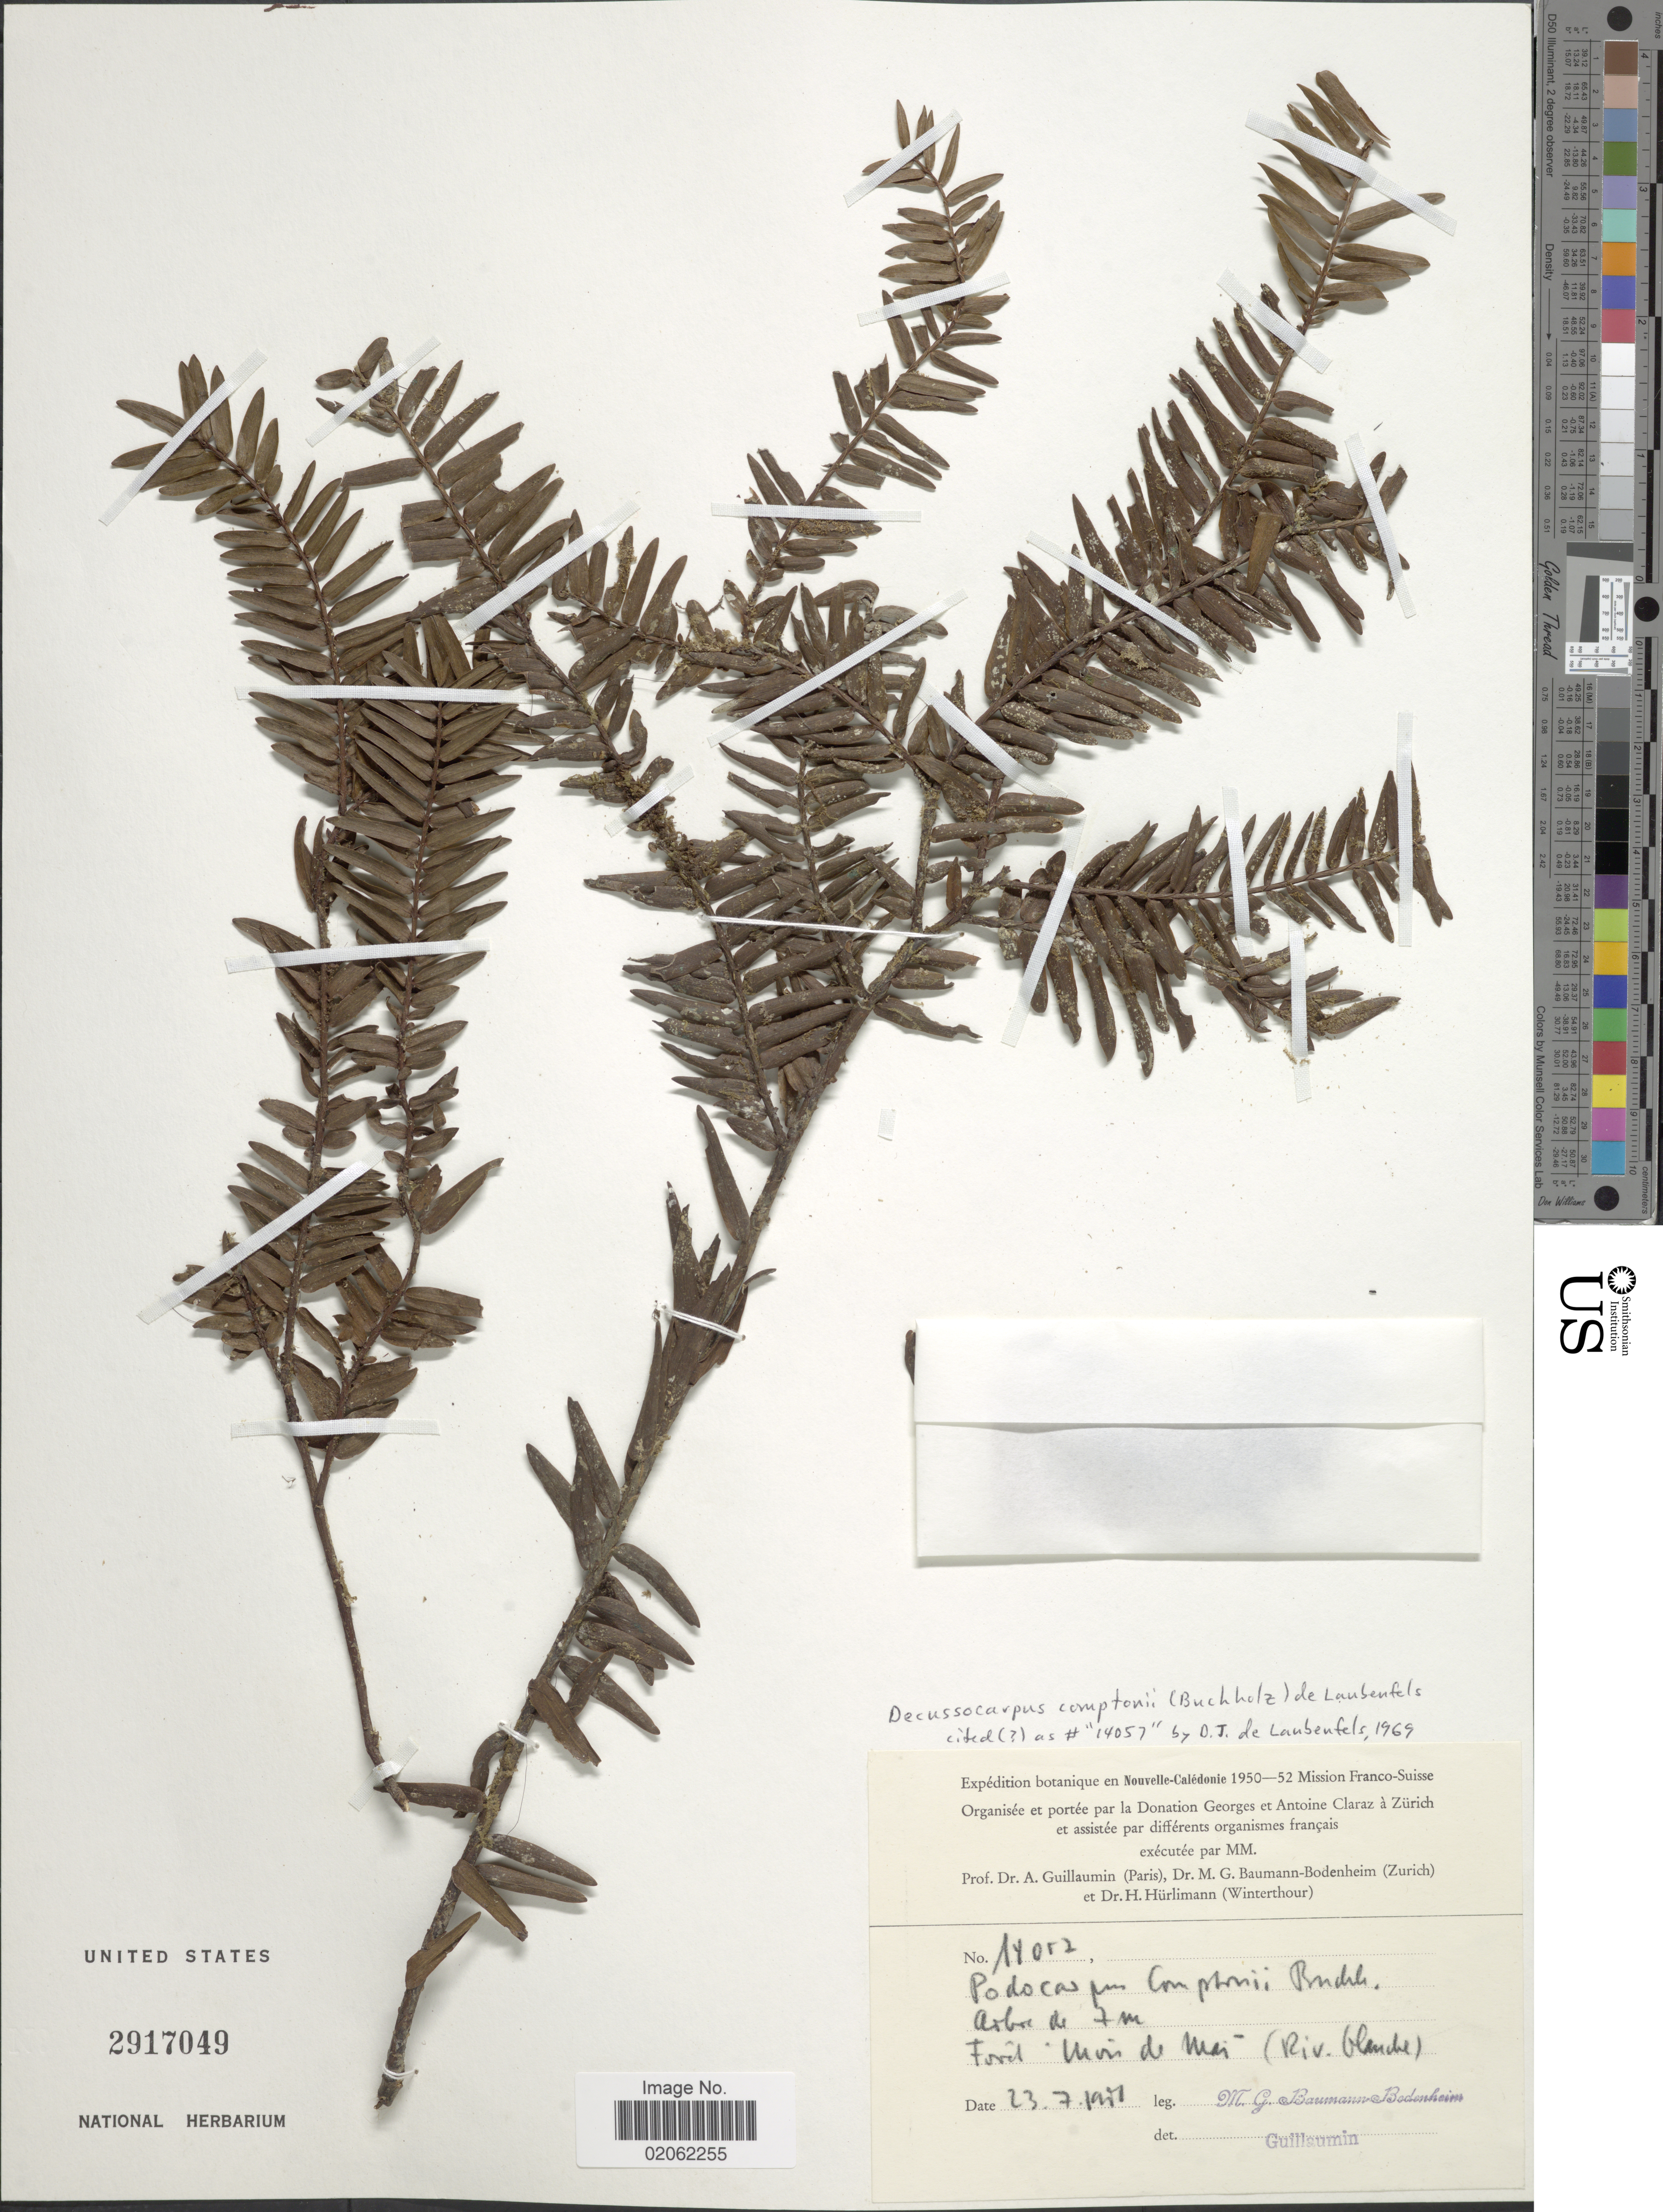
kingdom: Plantae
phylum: Tracheophyta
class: Pinopsida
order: Pinales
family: Podocarpaceae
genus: Decussocarpus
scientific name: Decussocarpus comptonii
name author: (J. Buchholz) de Laub.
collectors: M. G. Baumann-Bodenheim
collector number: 14052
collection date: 1950-07-23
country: New Caledonia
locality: Forêt Mon de Mar (Riv blanche) [interpreted]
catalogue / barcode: US 2917049